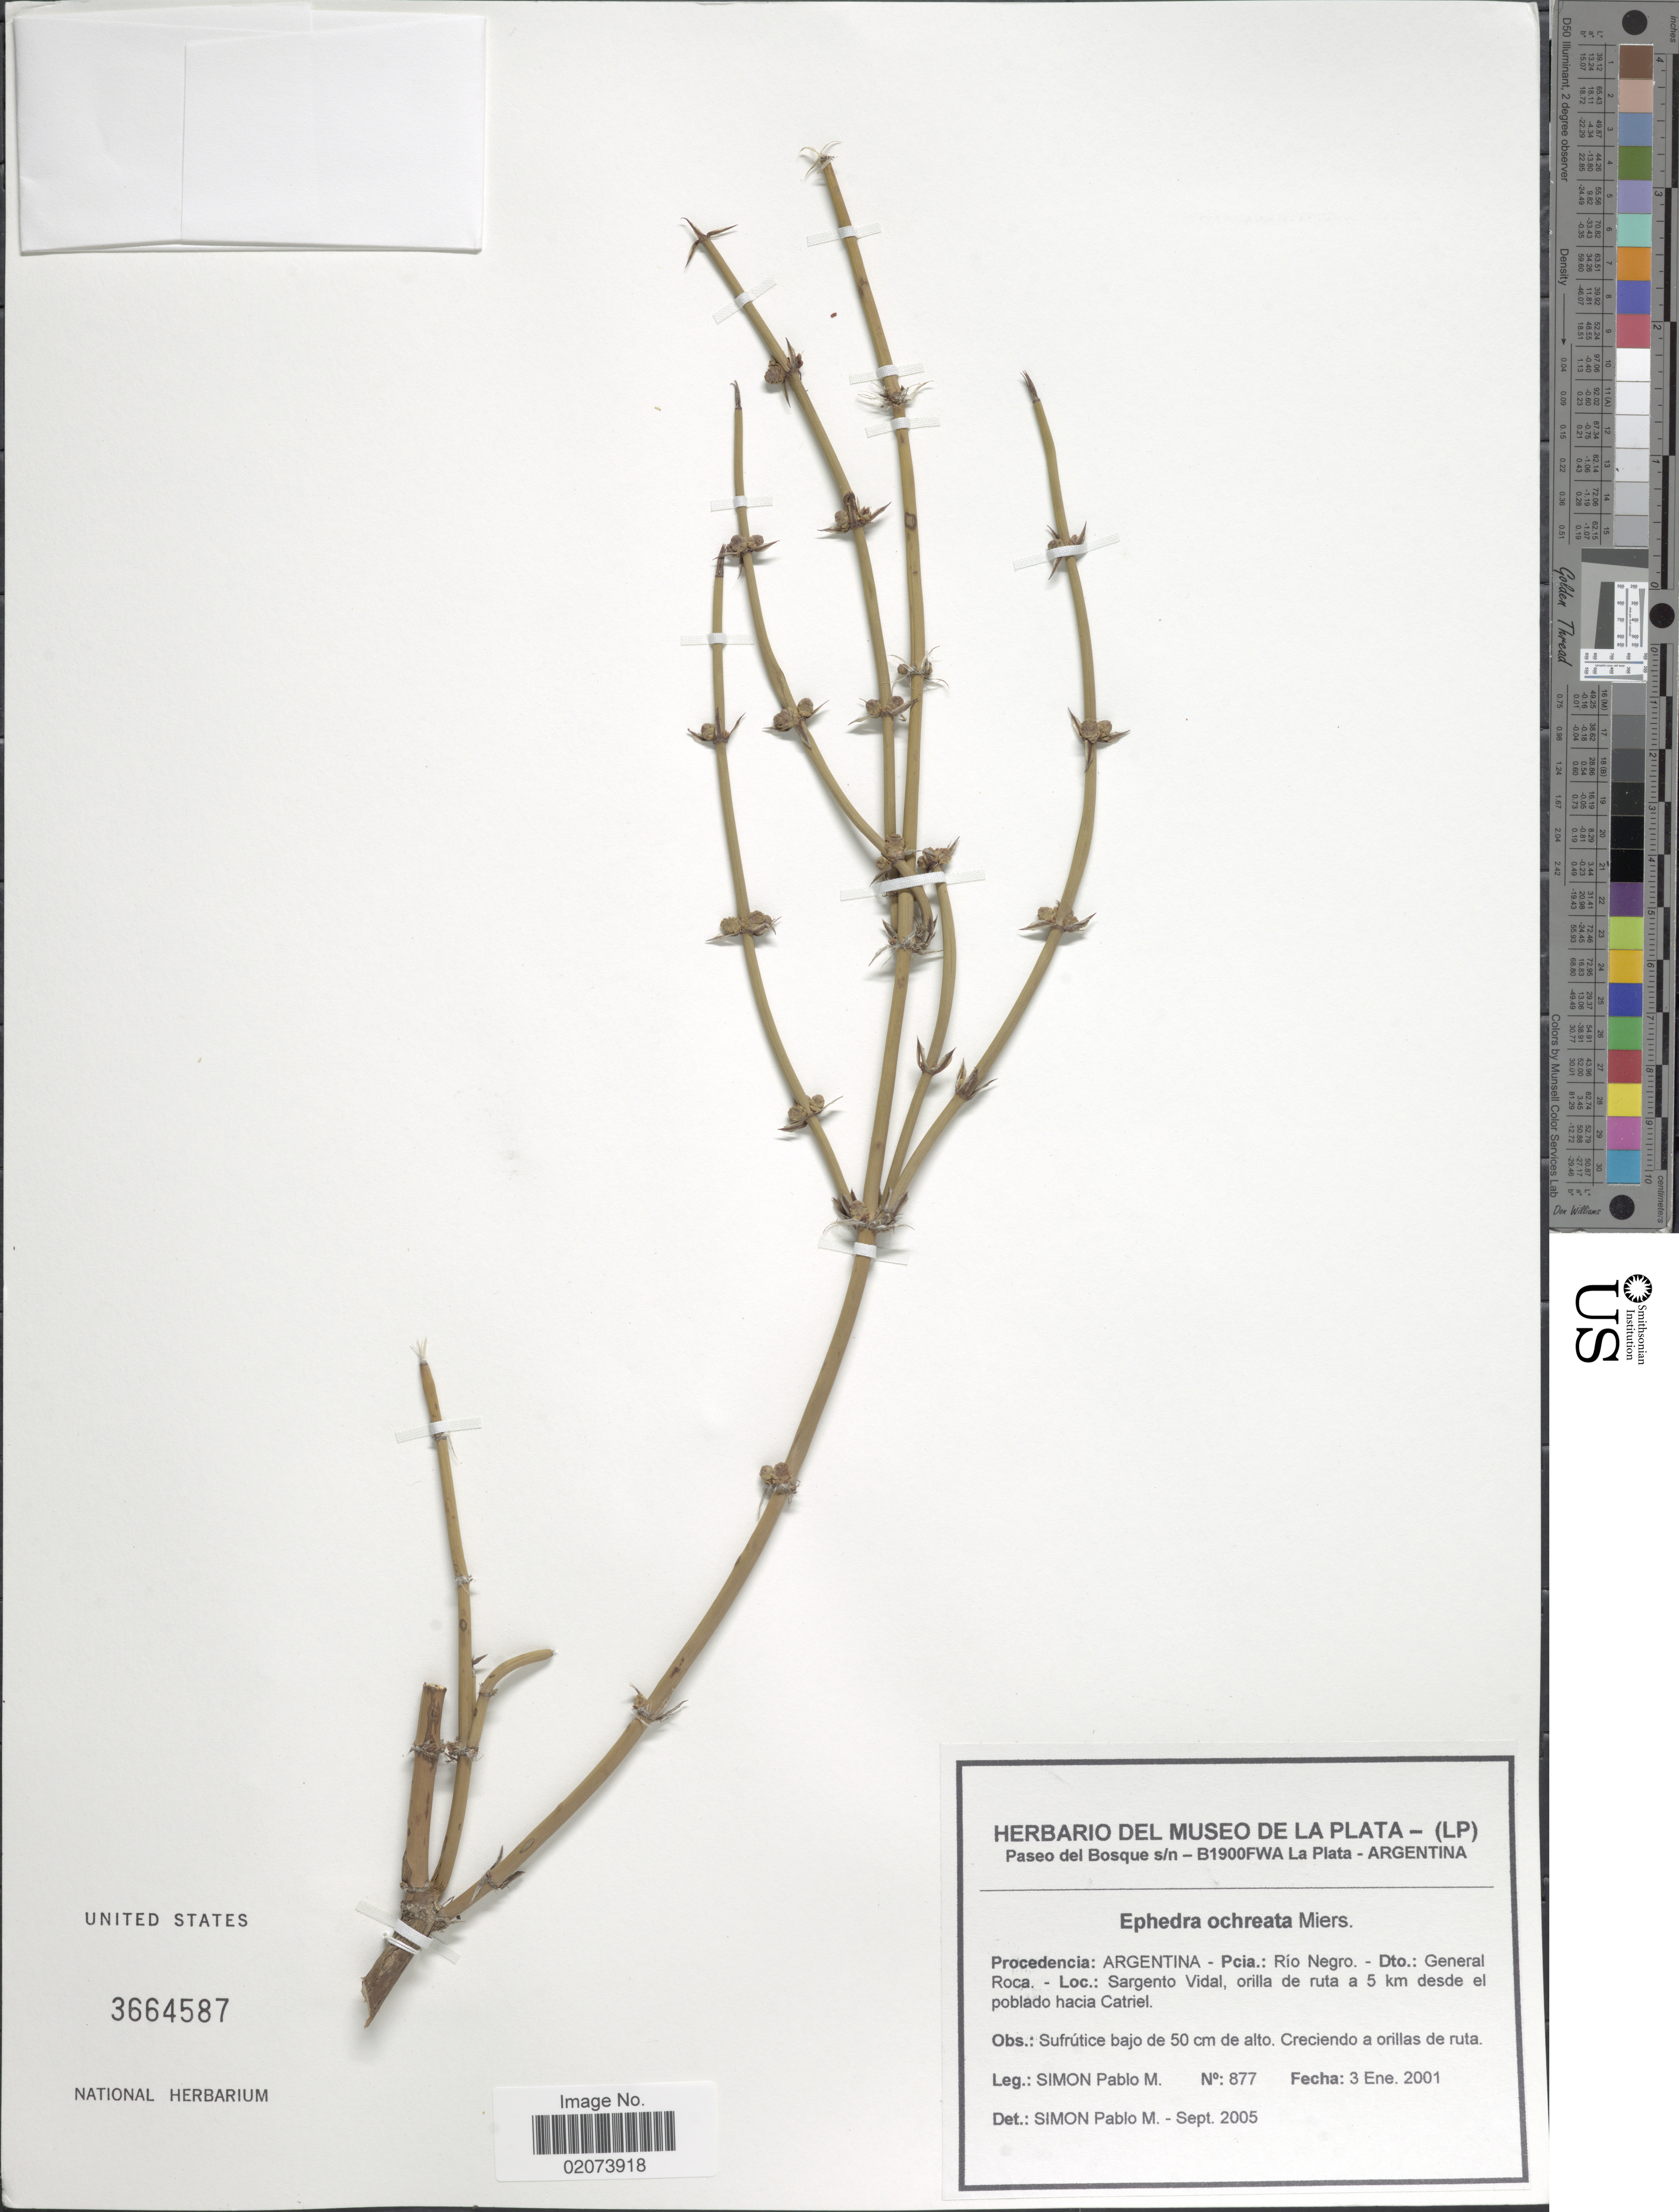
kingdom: Plantae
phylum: Tracheophyta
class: Gnetopsida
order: Ephedrales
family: Ephedraceae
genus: Ephedra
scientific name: Ephedra ochreata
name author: Miers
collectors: S. Pablo M.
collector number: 877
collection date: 2001-01-03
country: Argentina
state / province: Rio Negro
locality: Dto. General Roca, Sargento Vidal, orilla de ruta a 5 km desde el poblado hacia Catriel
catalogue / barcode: US 3664587